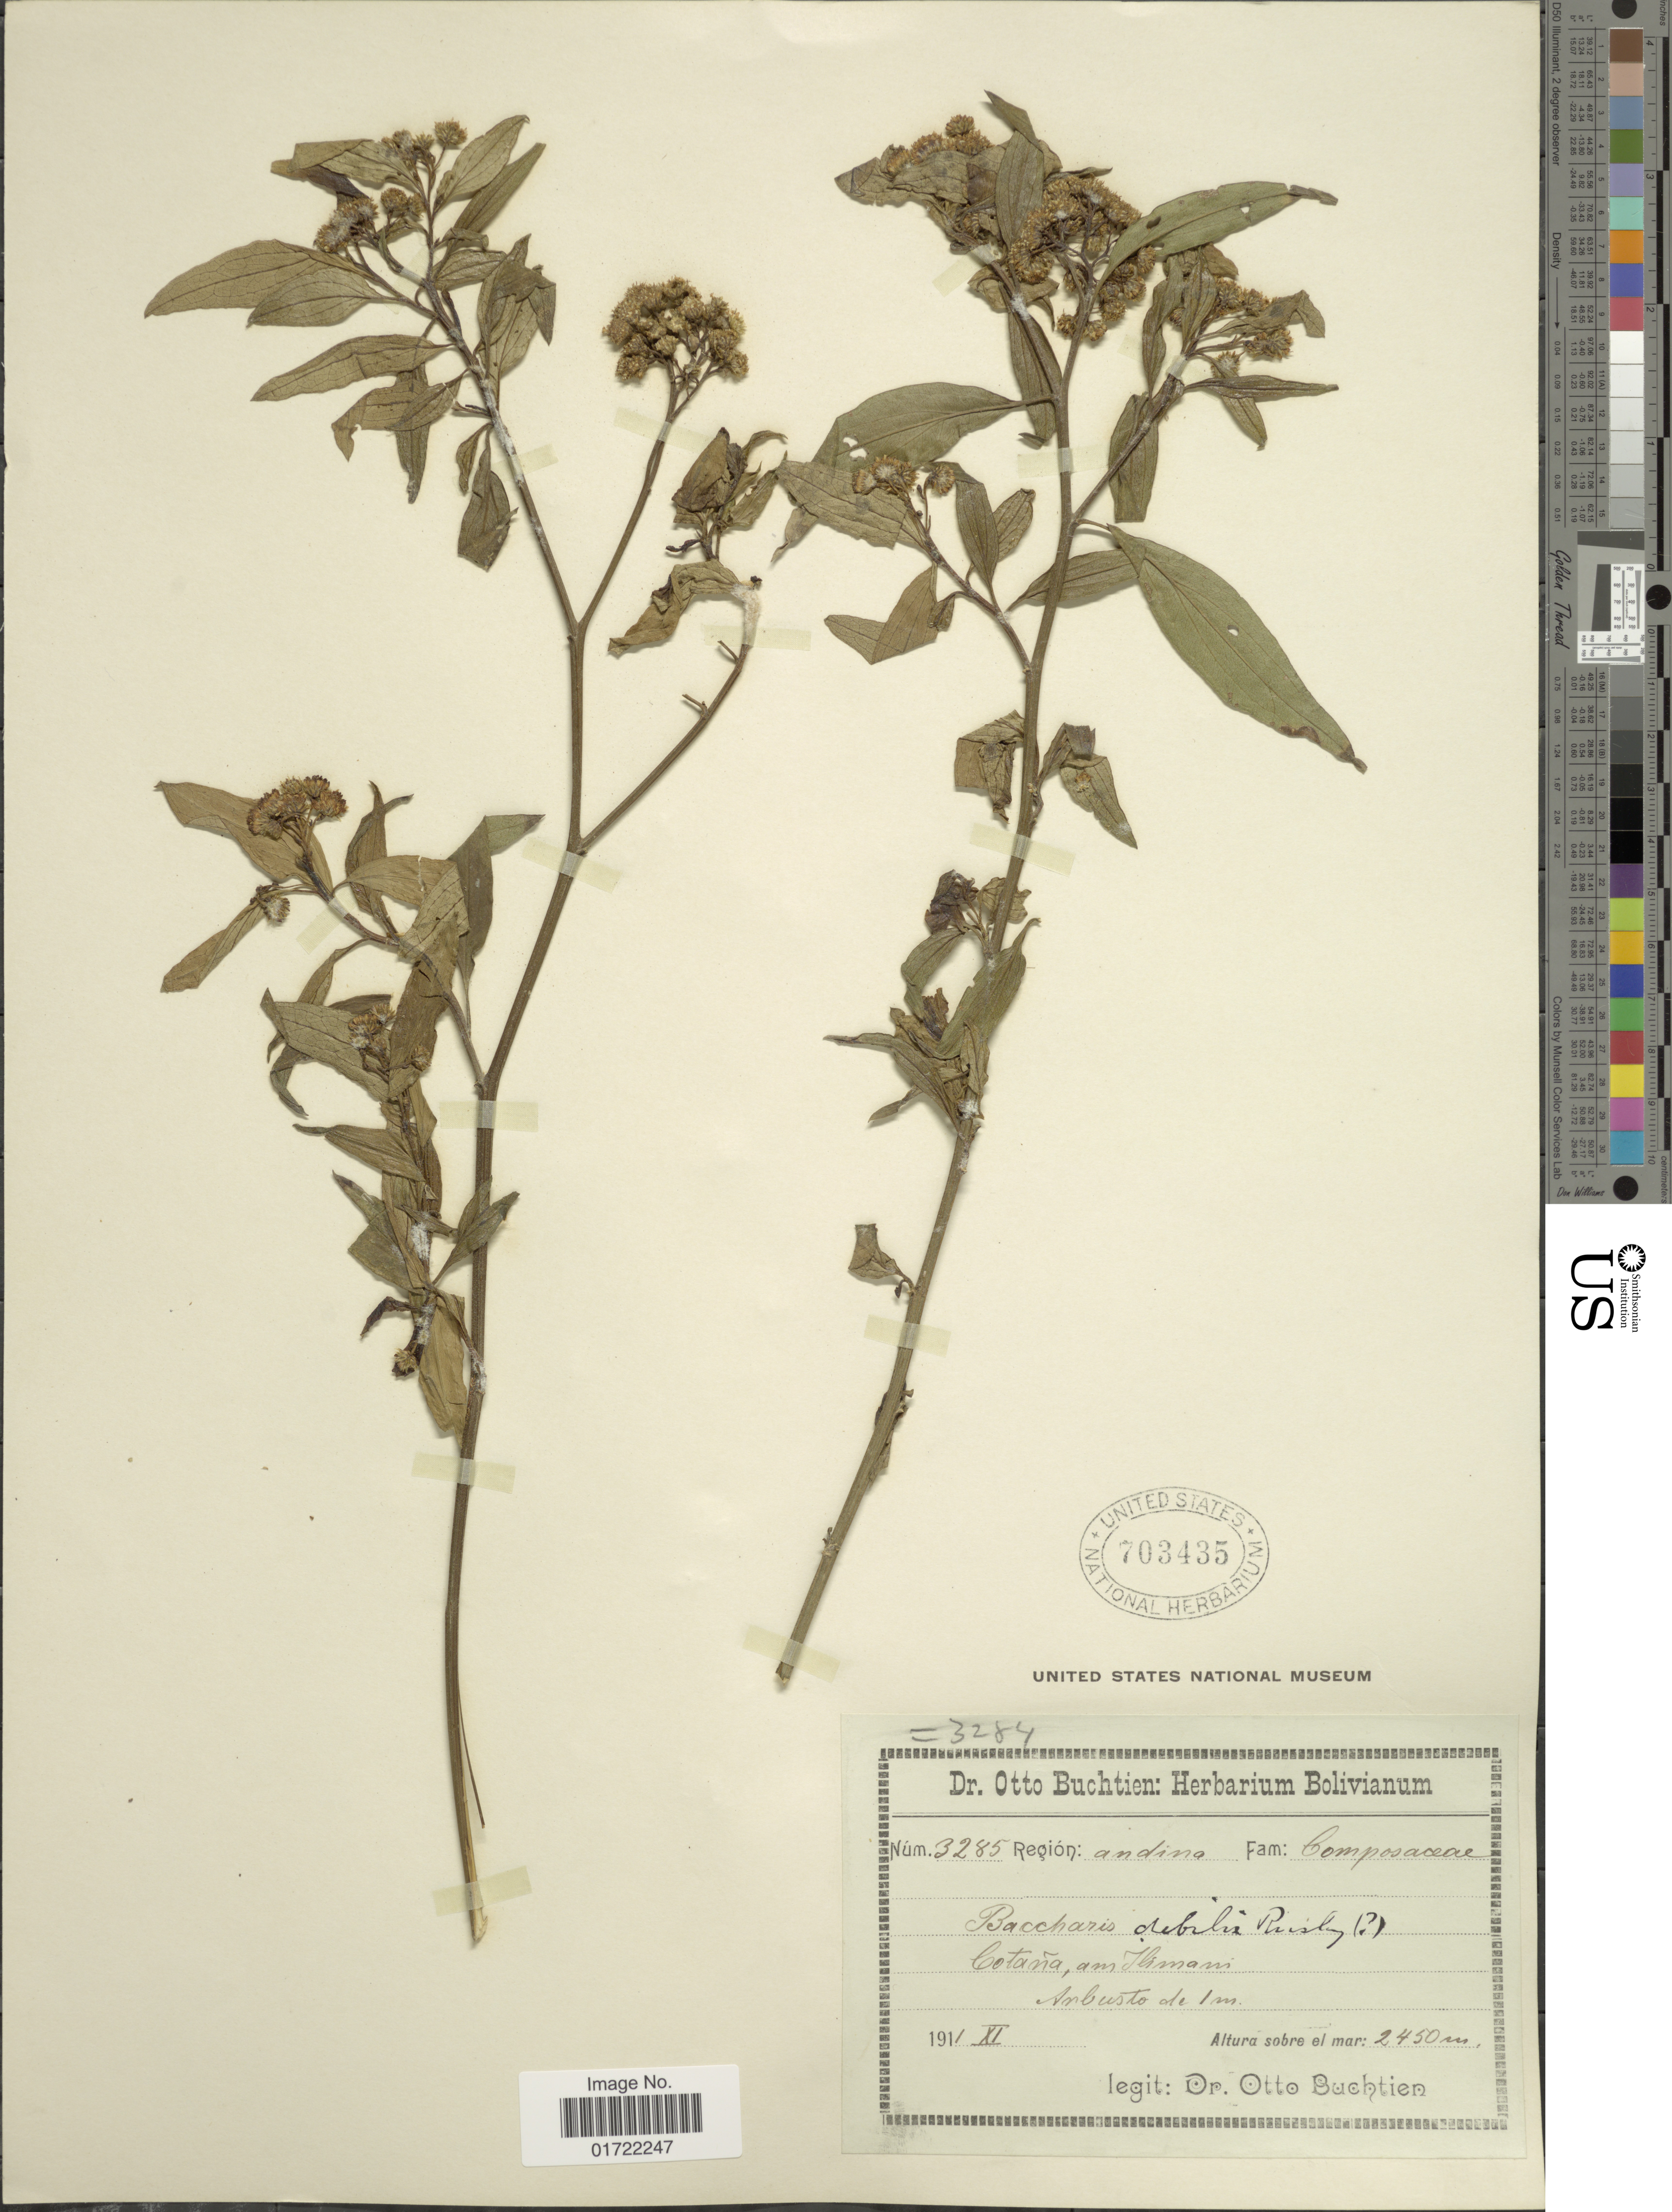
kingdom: Plantae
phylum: Tracheophyta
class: Magnoliopsida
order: Asterales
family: Asteraceae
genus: Baccharis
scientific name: Baccharis debilis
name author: Rusby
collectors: O. Buchtien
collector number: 3285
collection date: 1911-11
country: Bolivia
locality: Cotana,am Ilimani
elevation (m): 2450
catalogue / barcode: US 703435